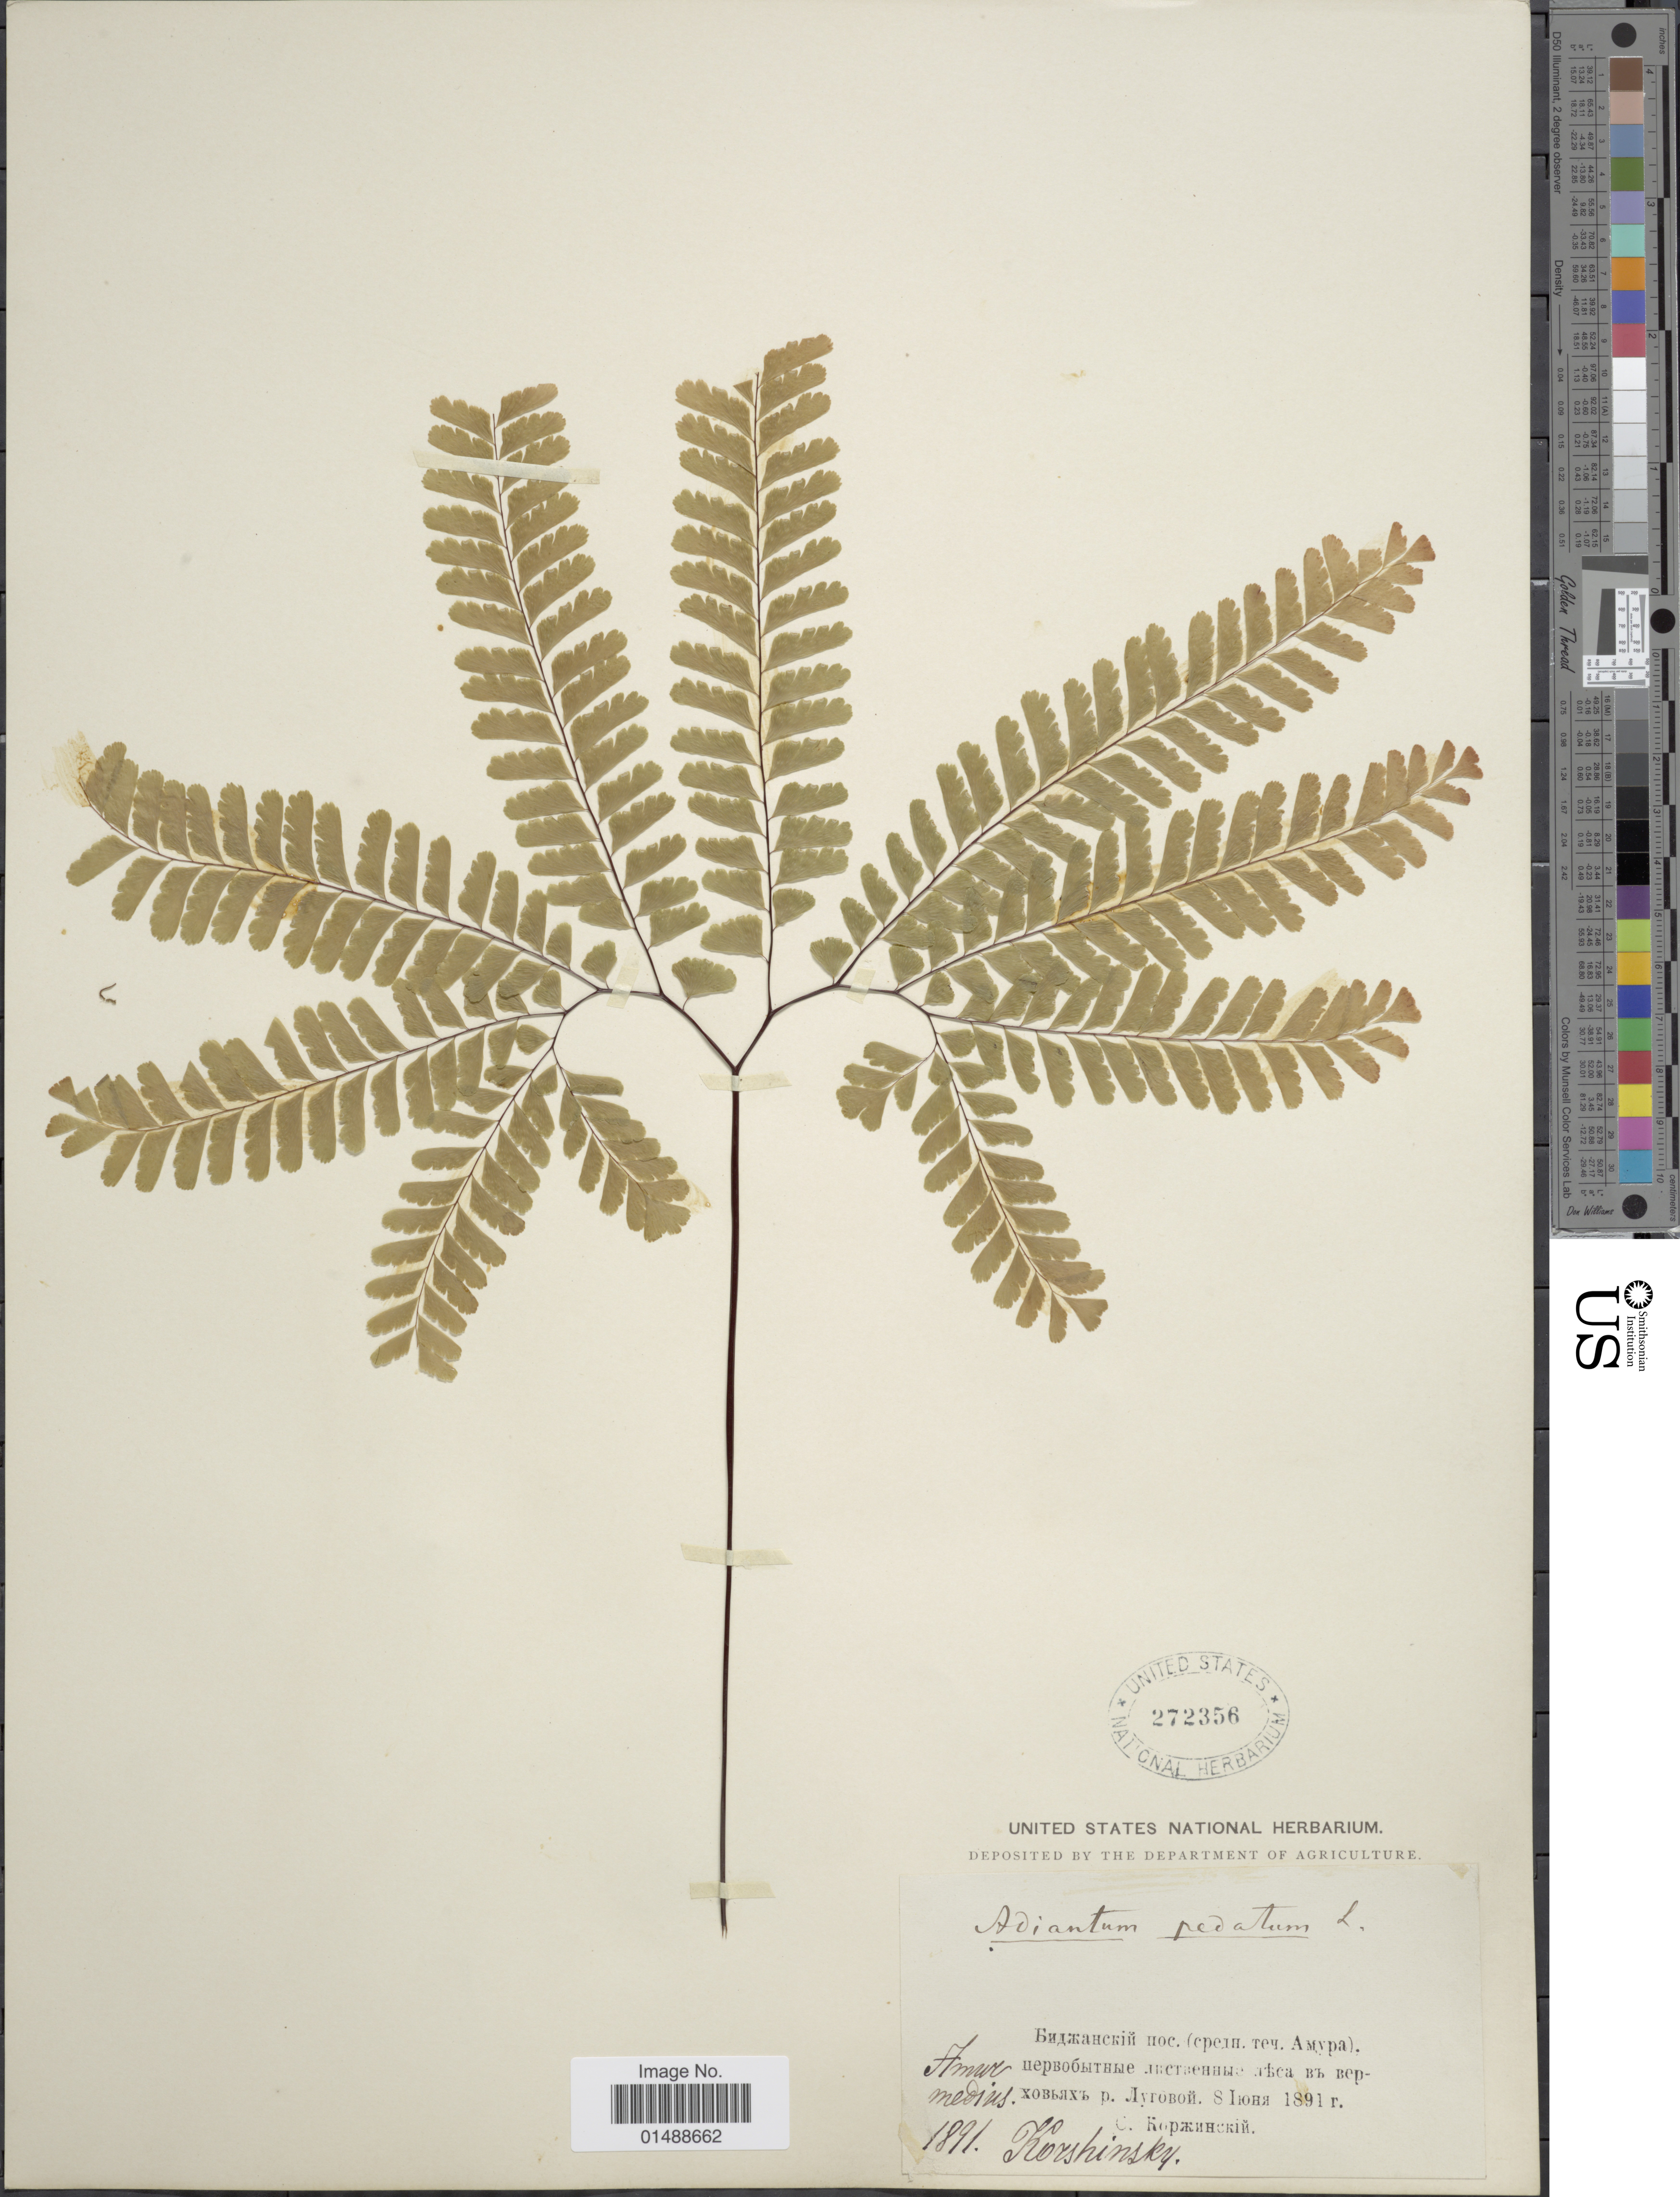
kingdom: Plantae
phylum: Tracheophyta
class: Polypodiopsida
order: Polypodiales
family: Pteridaceae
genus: Adiantum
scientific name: Adiantum pedatum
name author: L.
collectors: Korshinsky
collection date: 1891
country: Russian Federation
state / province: Amur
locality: Amur Medius.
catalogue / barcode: US 272356